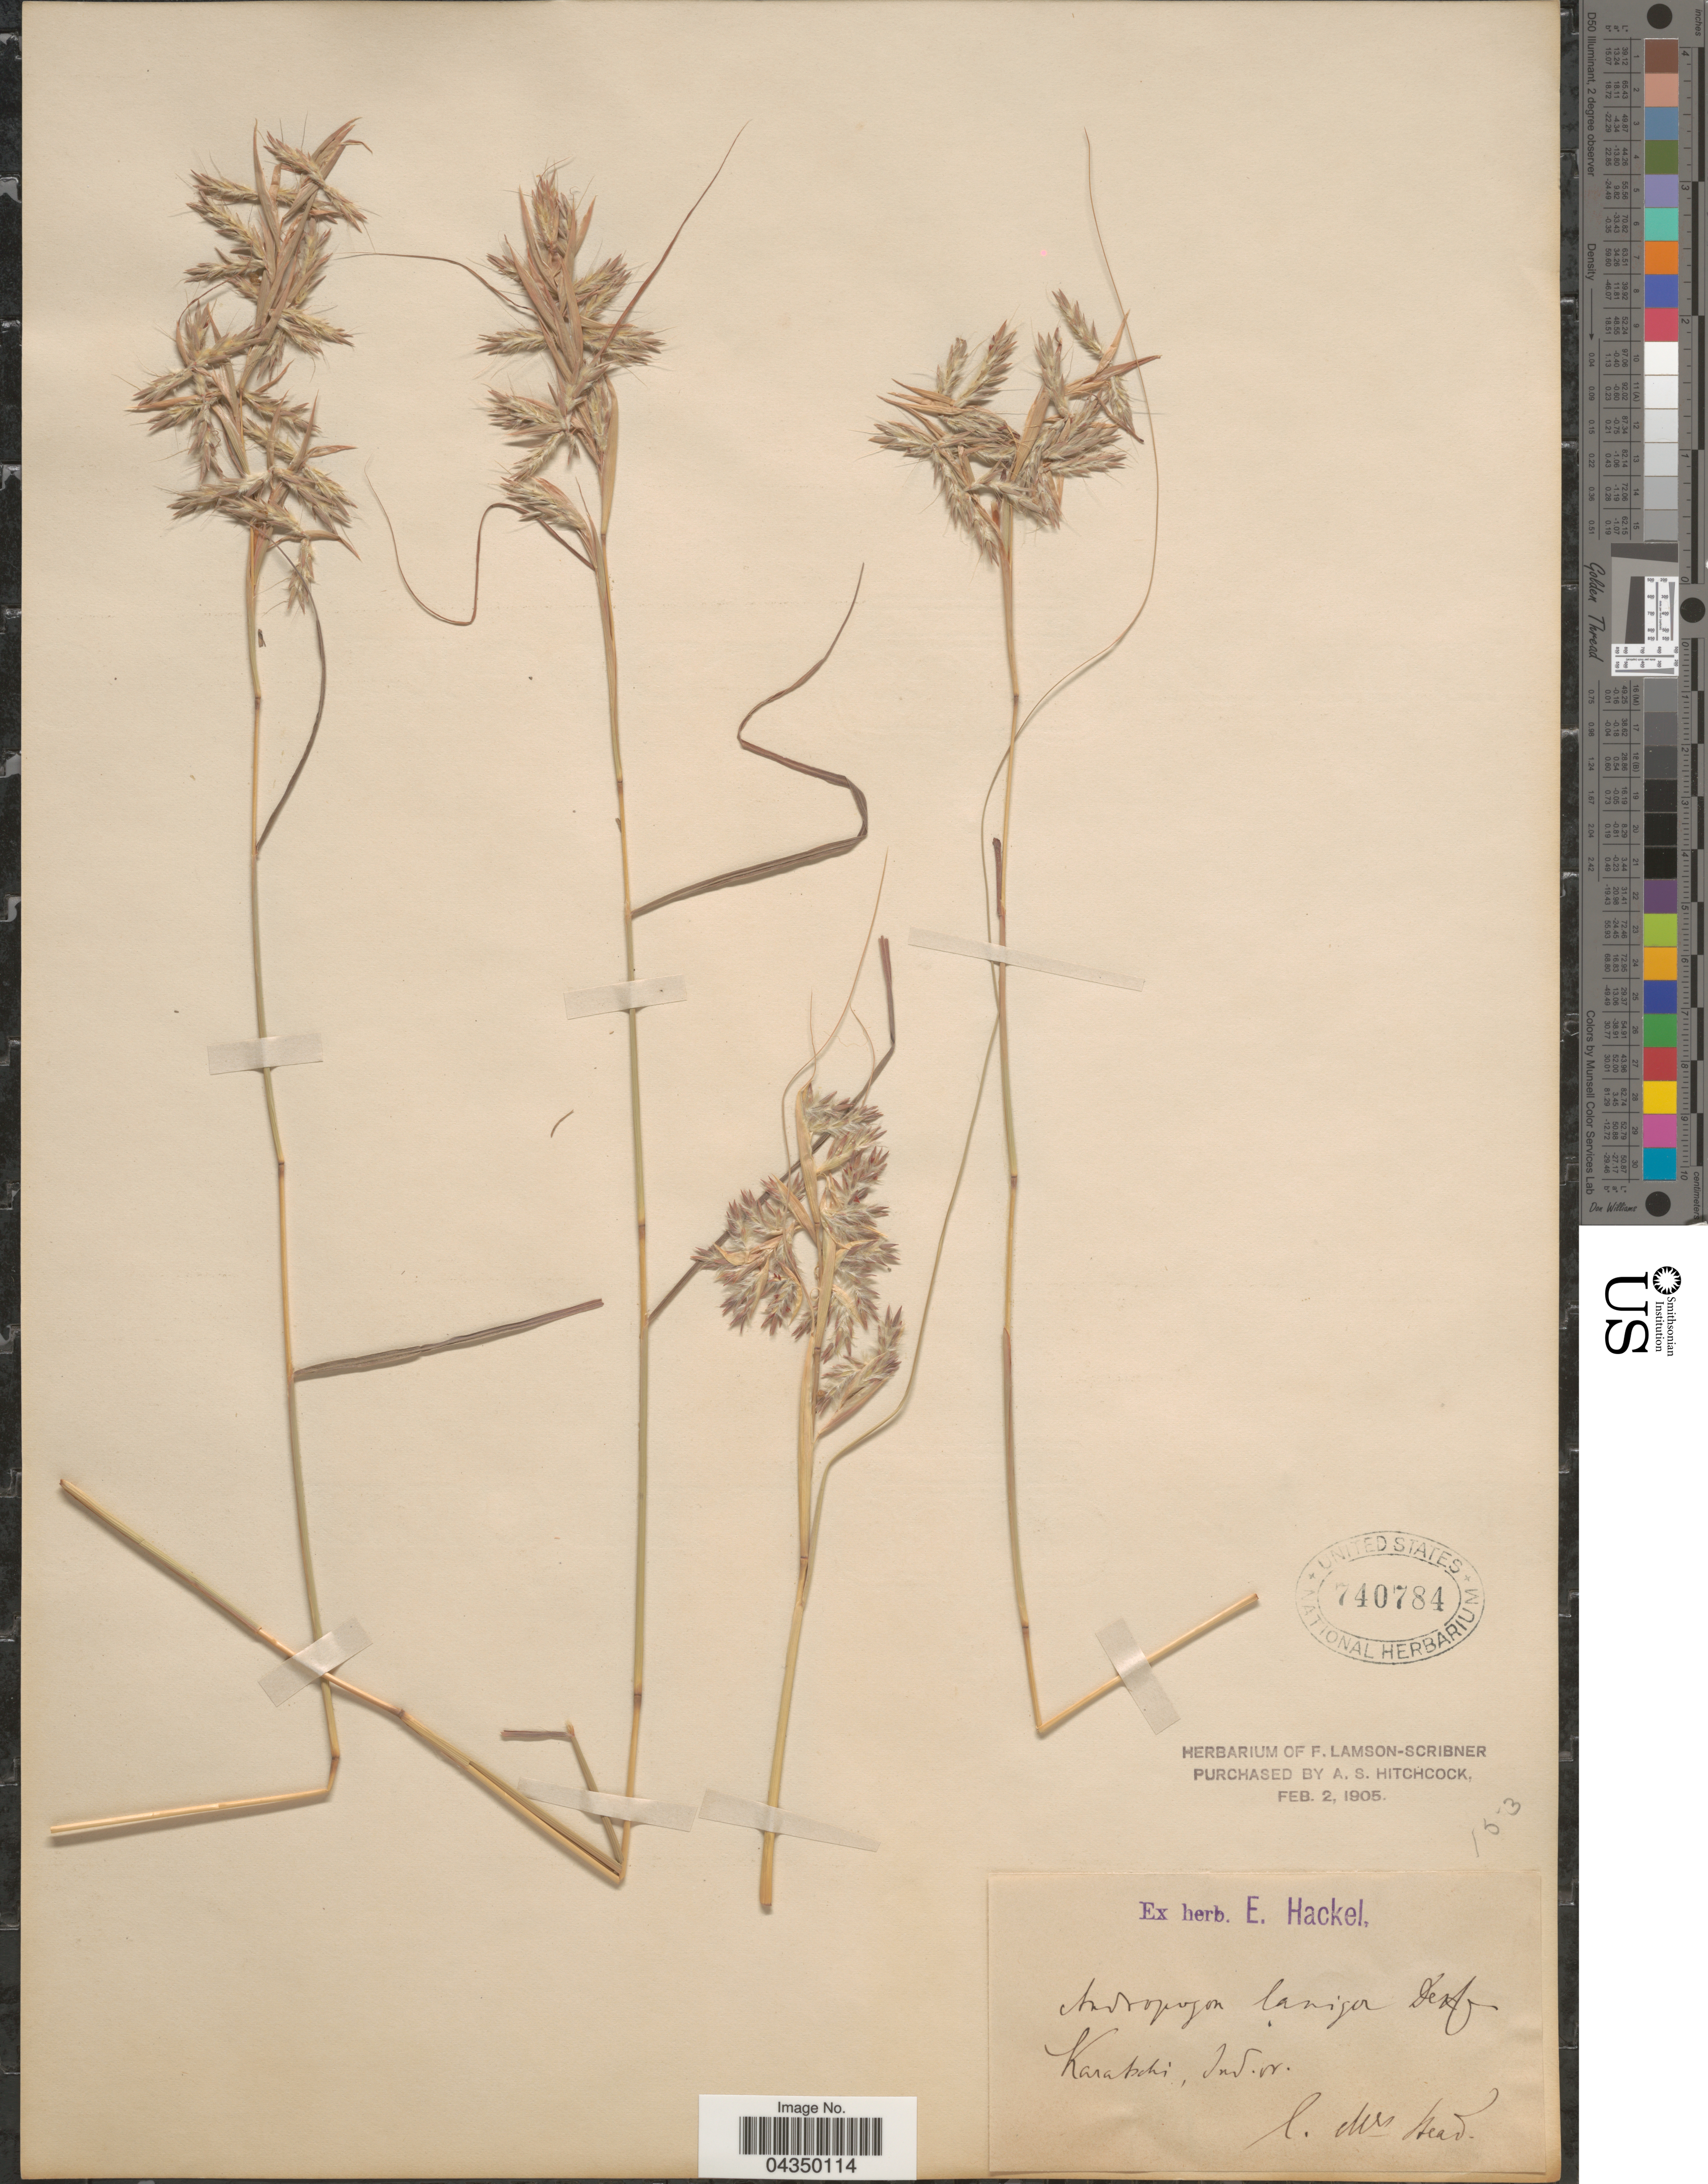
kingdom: Plantae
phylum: Tracheophyta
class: Liliopsida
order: Poales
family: Poaceae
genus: Cymbopogon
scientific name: Cymbopogon schoenanthus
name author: (L.) Spreng.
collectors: -- Read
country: Pakistan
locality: Karahchi, Ind. Or.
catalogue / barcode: US 740784